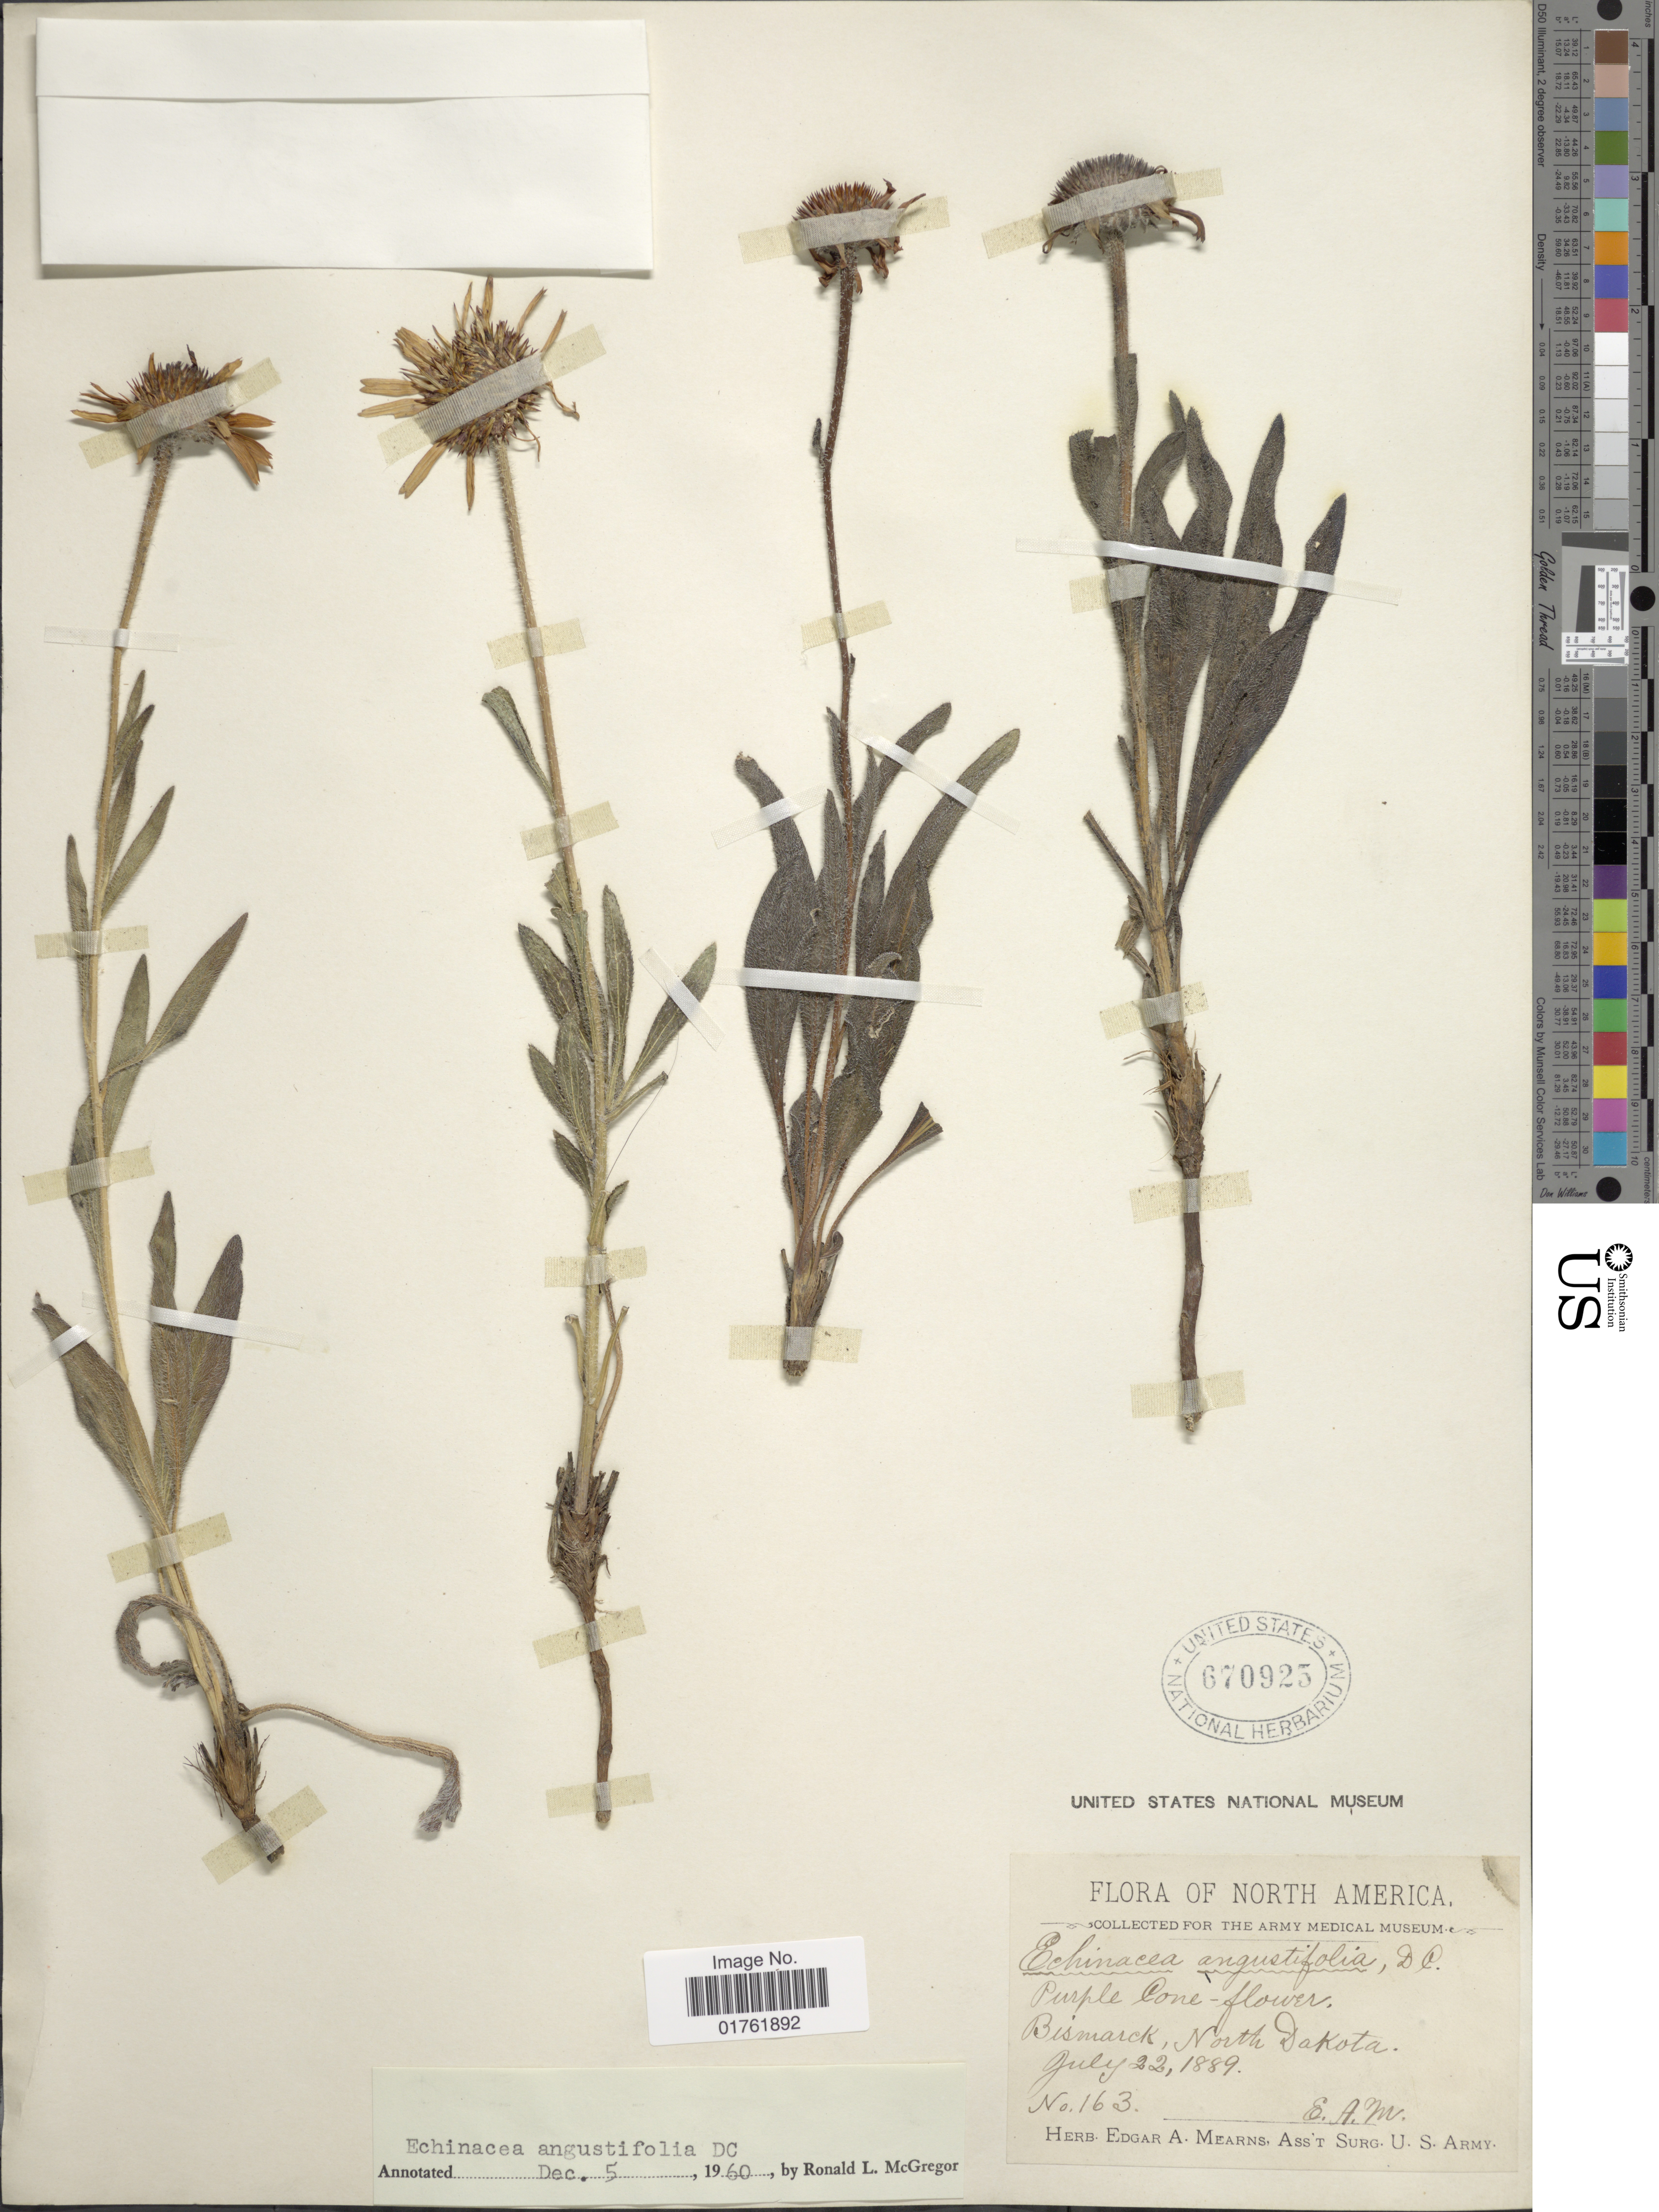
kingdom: Plantae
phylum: Tracheophyta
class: Magnoliopsida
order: Asterales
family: Asteraceae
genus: Echinacea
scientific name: Echinacea angustifolia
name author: DC.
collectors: E. A. Mearns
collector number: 163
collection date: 1889-07-22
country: United States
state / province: North Dakota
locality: Bismarck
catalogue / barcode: US 670923